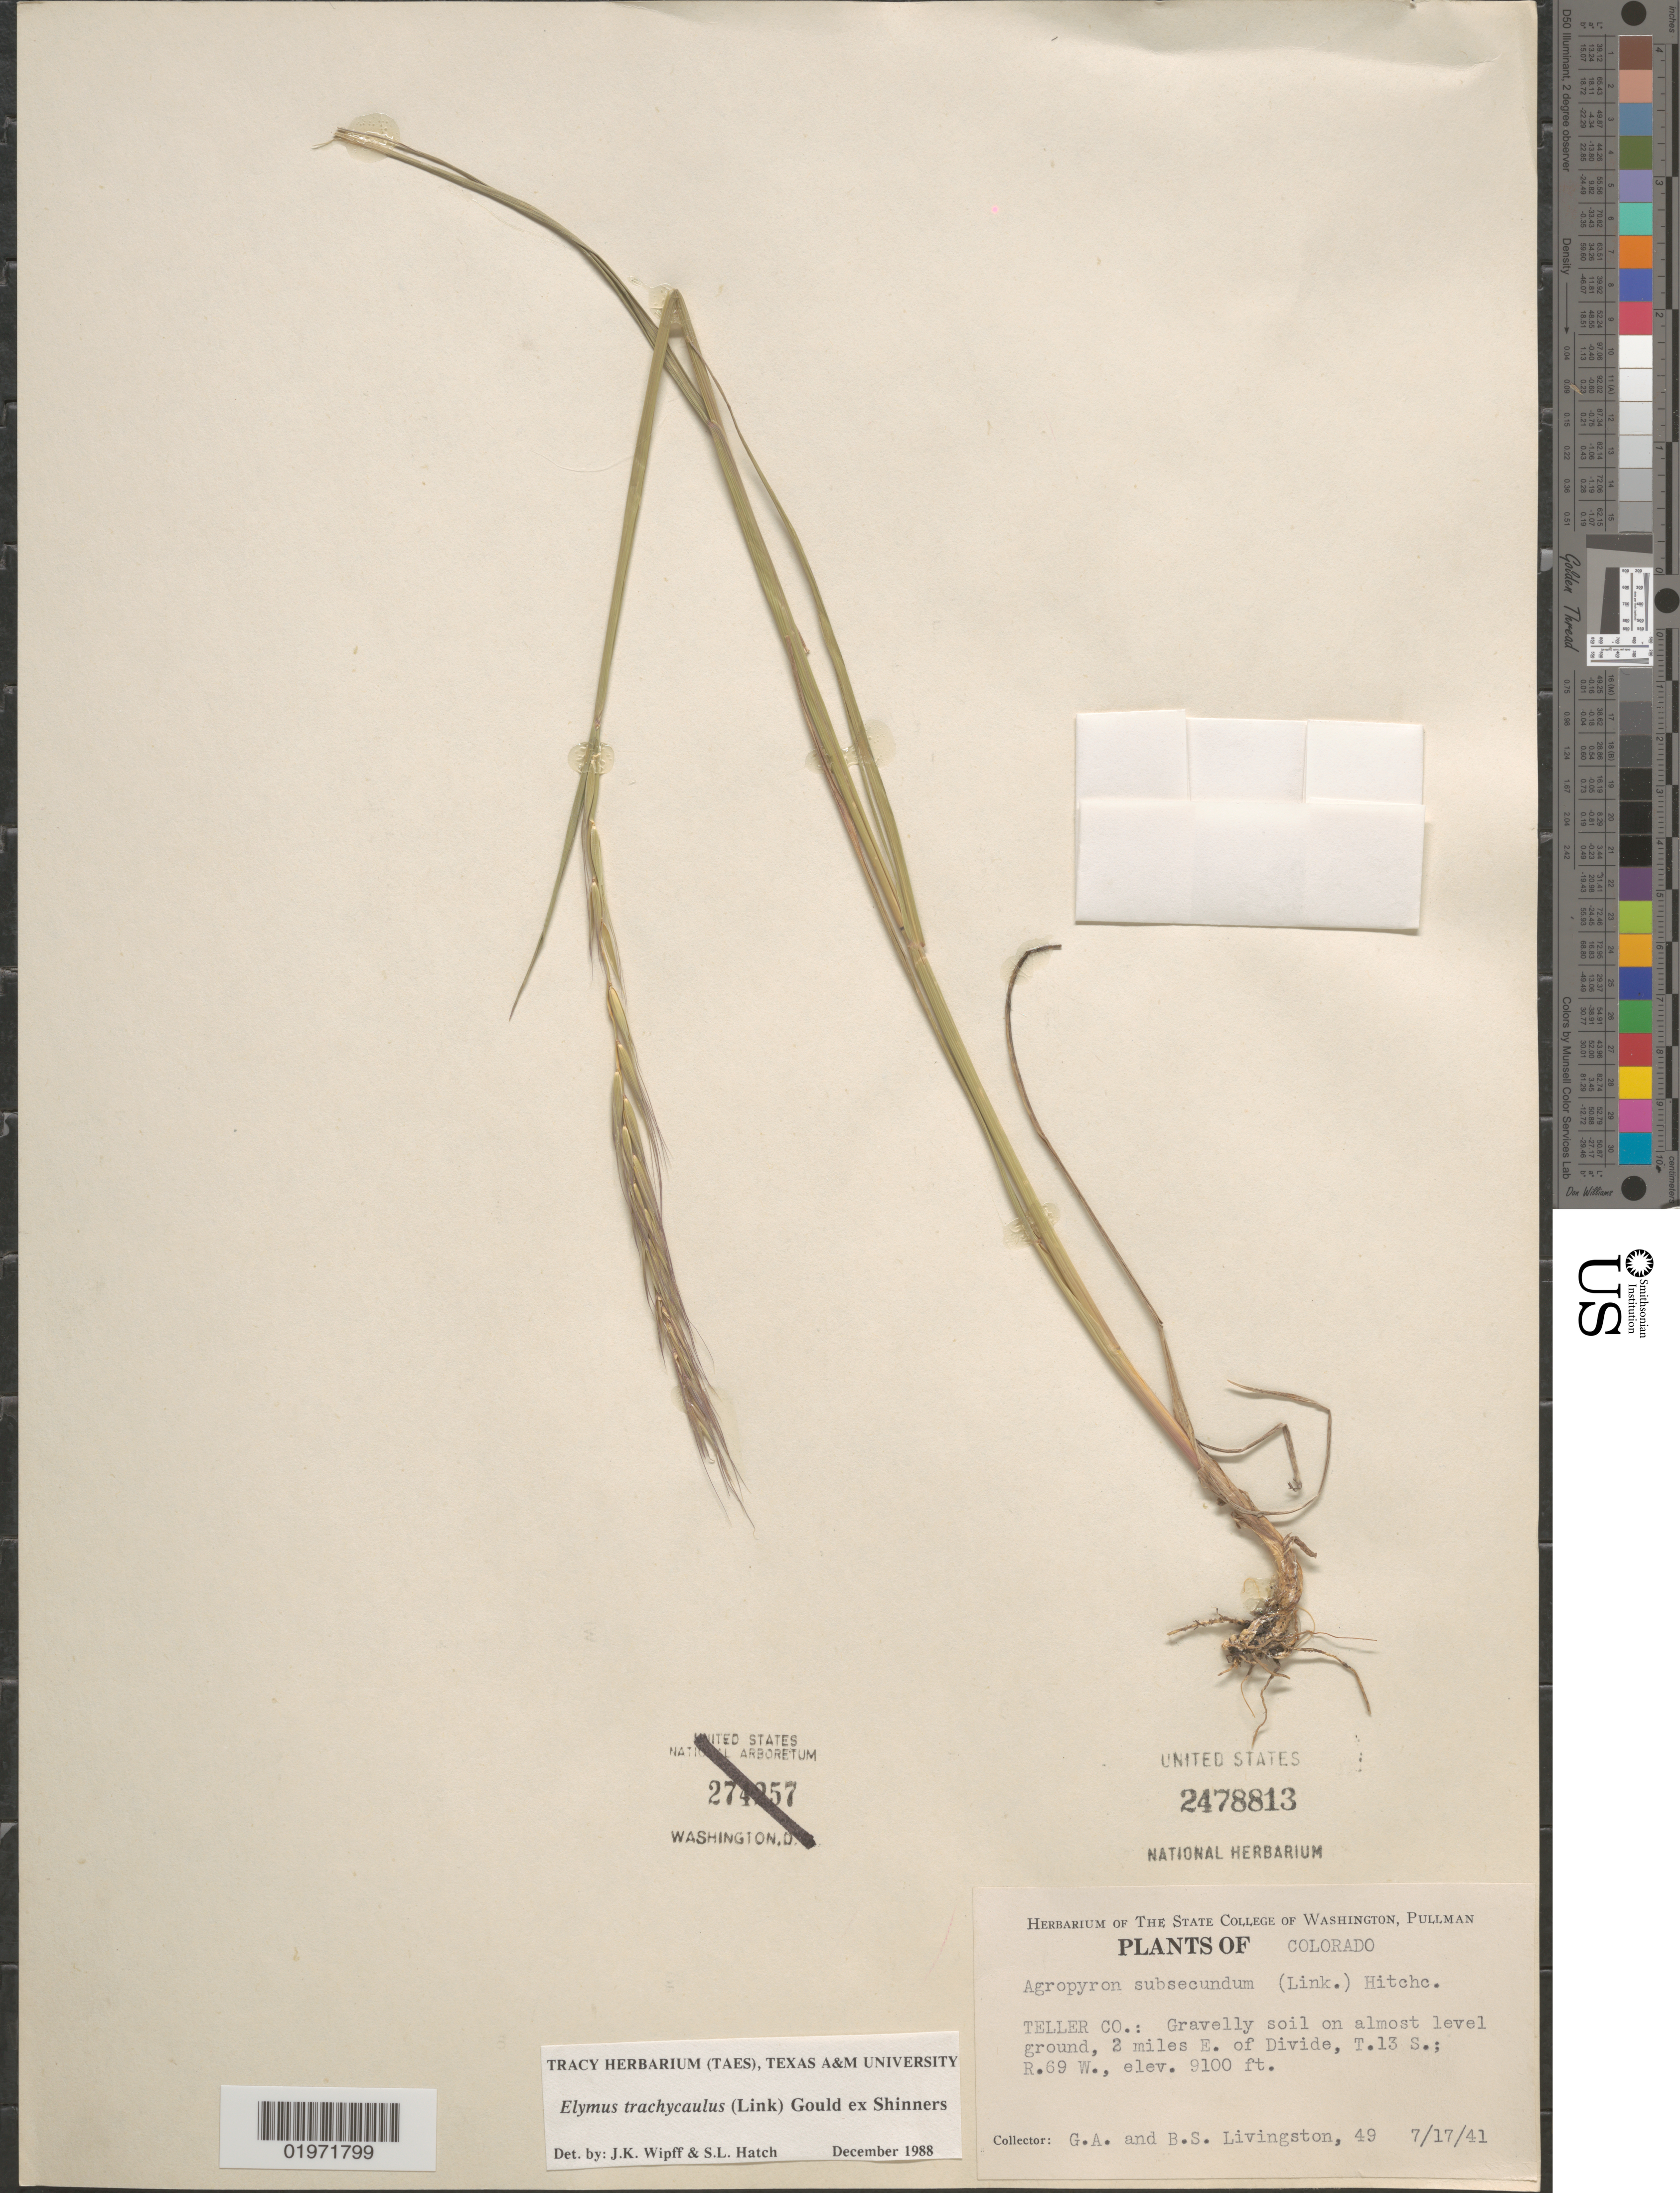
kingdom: Plantae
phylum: Tracheophyta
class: Liliopsida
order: Poales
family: Poaceae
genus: Elymus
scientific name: Elymus trachycaulus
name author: (Link) Gould ex Shinners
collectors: G. Livingston & B. Livingston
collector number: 49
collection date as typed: Transcribed d/m/y: 17/7/41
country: United States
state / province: Colorado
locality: Teller Co.: Gravelly soil on almost level ground, 2 miles E. of Divide, T.13 S.; R.69 W.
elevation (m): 2774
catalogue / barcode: US 2478813